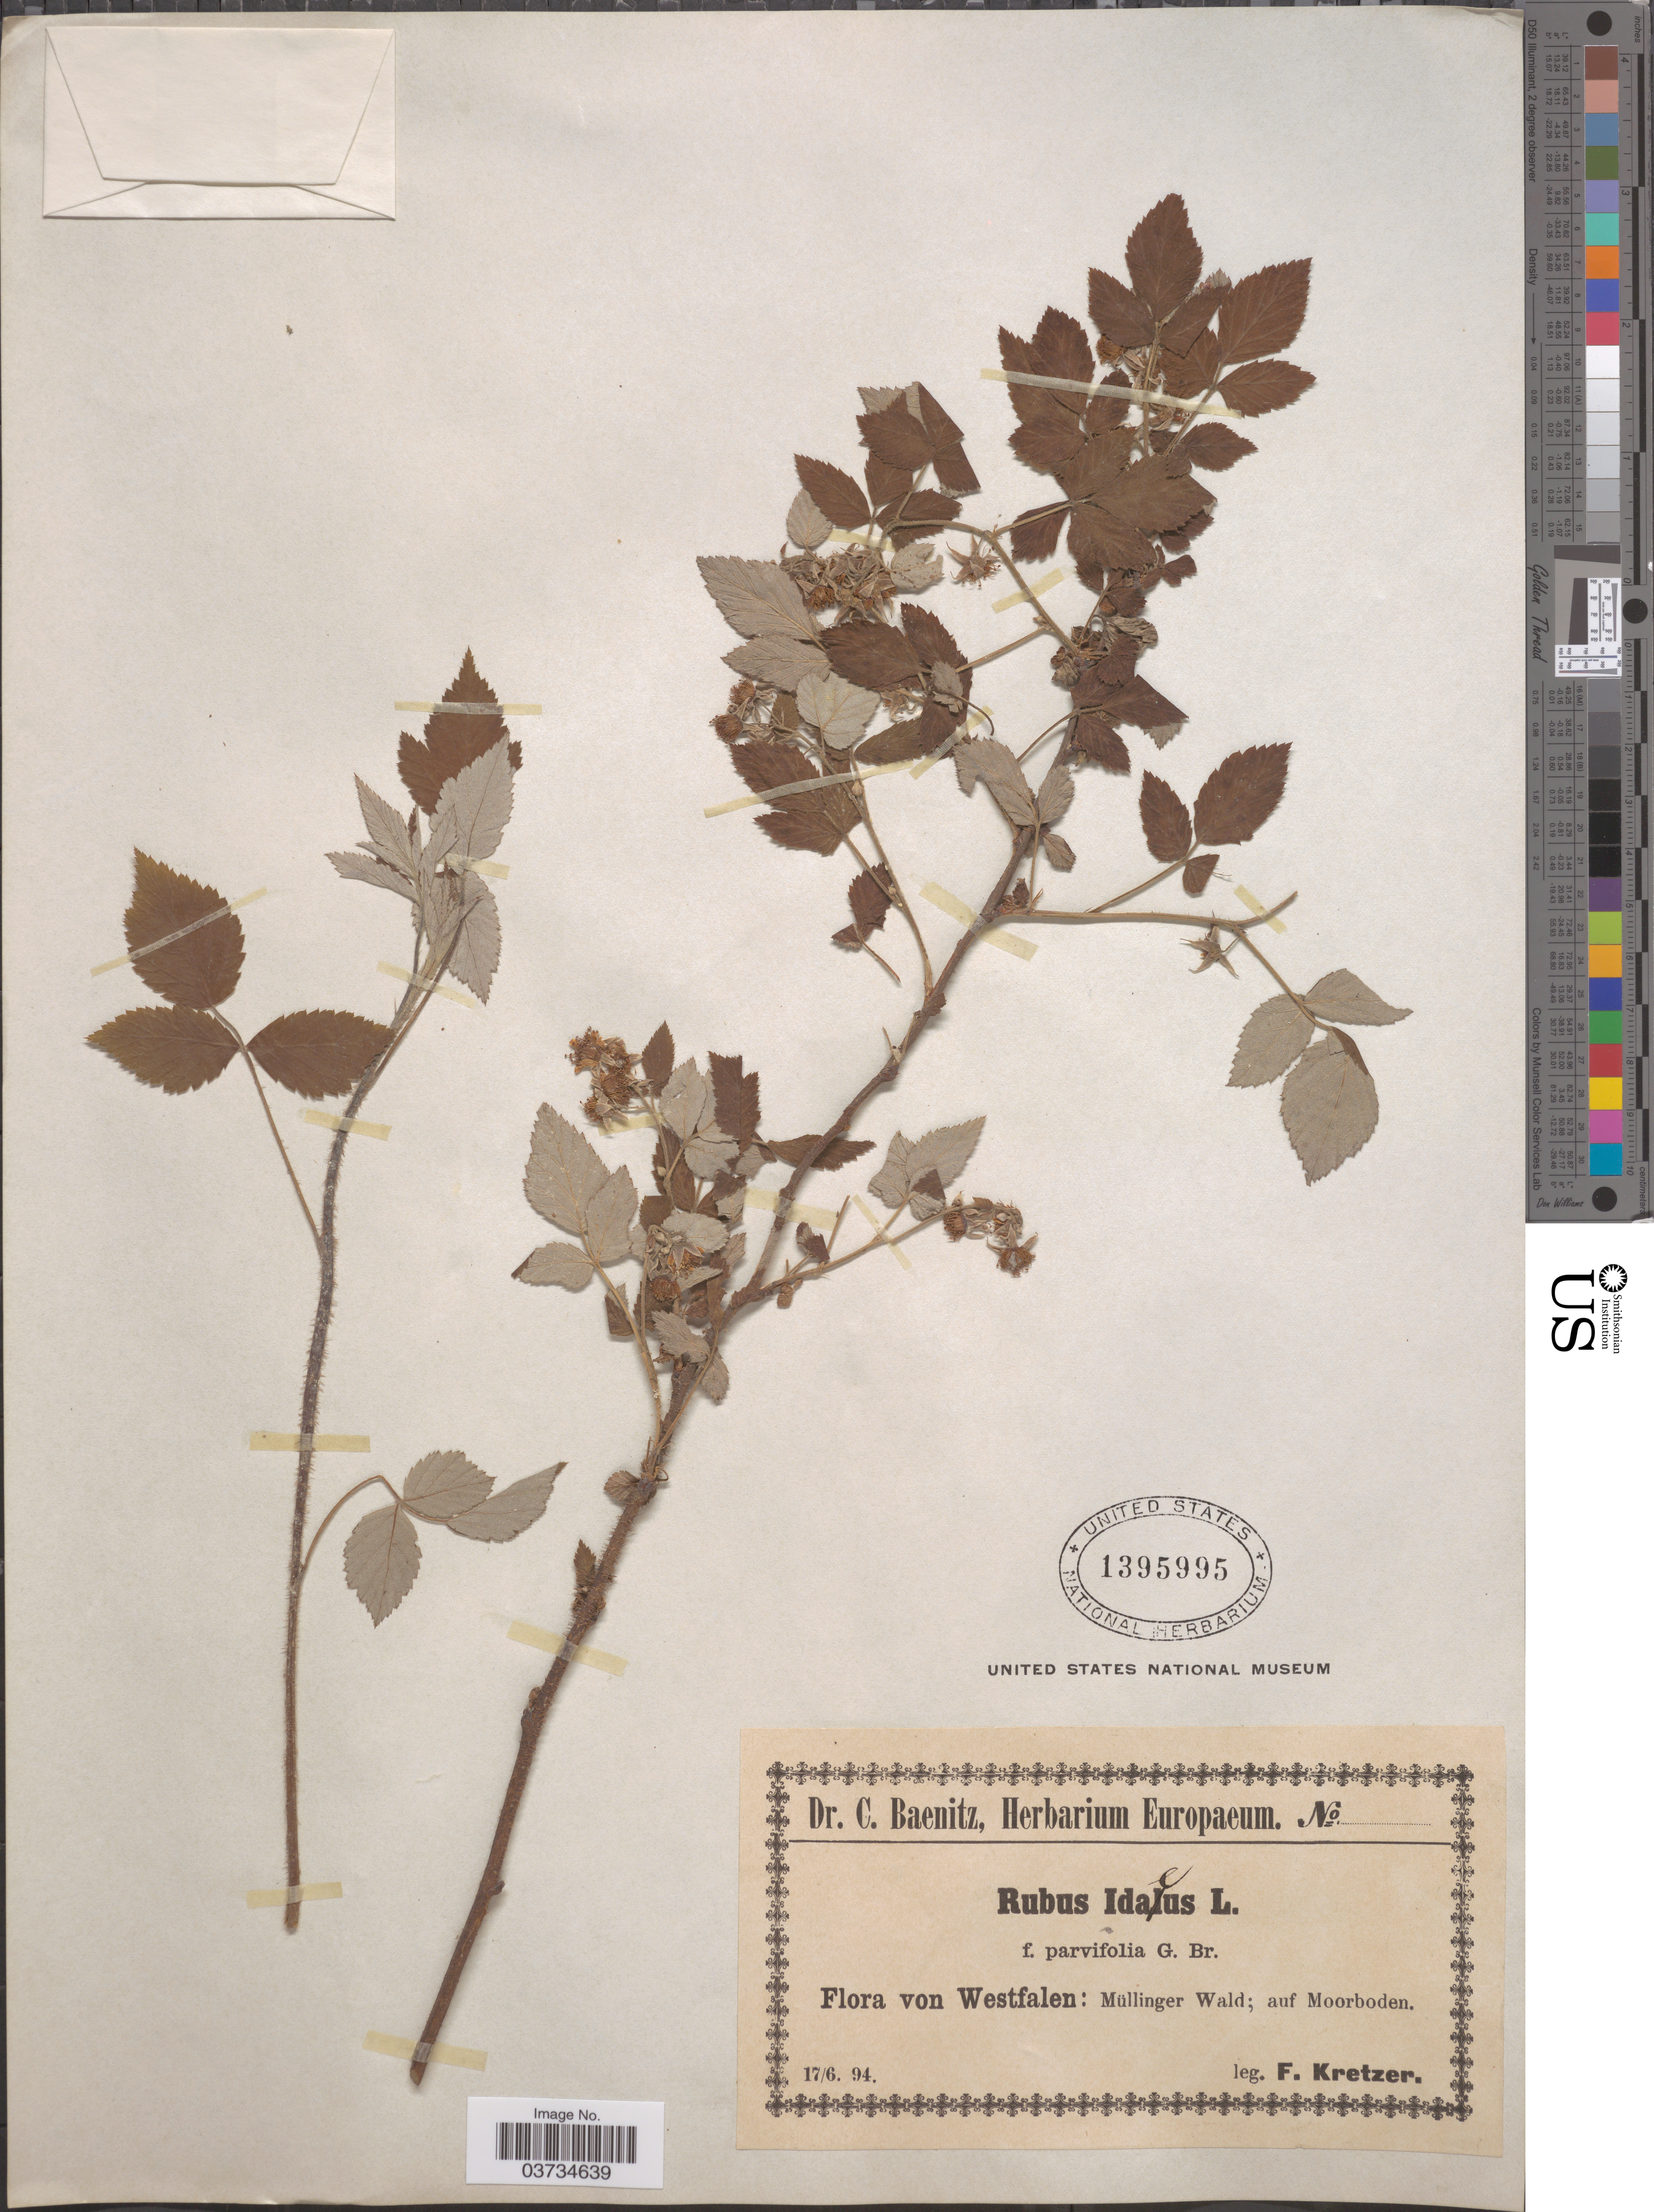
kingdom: Plantae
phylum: Tracheophyta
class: Magnoliopsida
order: Rosales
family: Rosaceae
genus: Rubus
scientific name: Rubus idaeus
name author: L.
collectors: F. Kretzer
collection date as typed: Transcribed d/m/y: 17/6/94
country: Germany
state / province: Nordrhein-Westfalen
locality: Westfalen: Müllinger Wald; auf Moorbodem.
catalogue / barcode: US 1395995